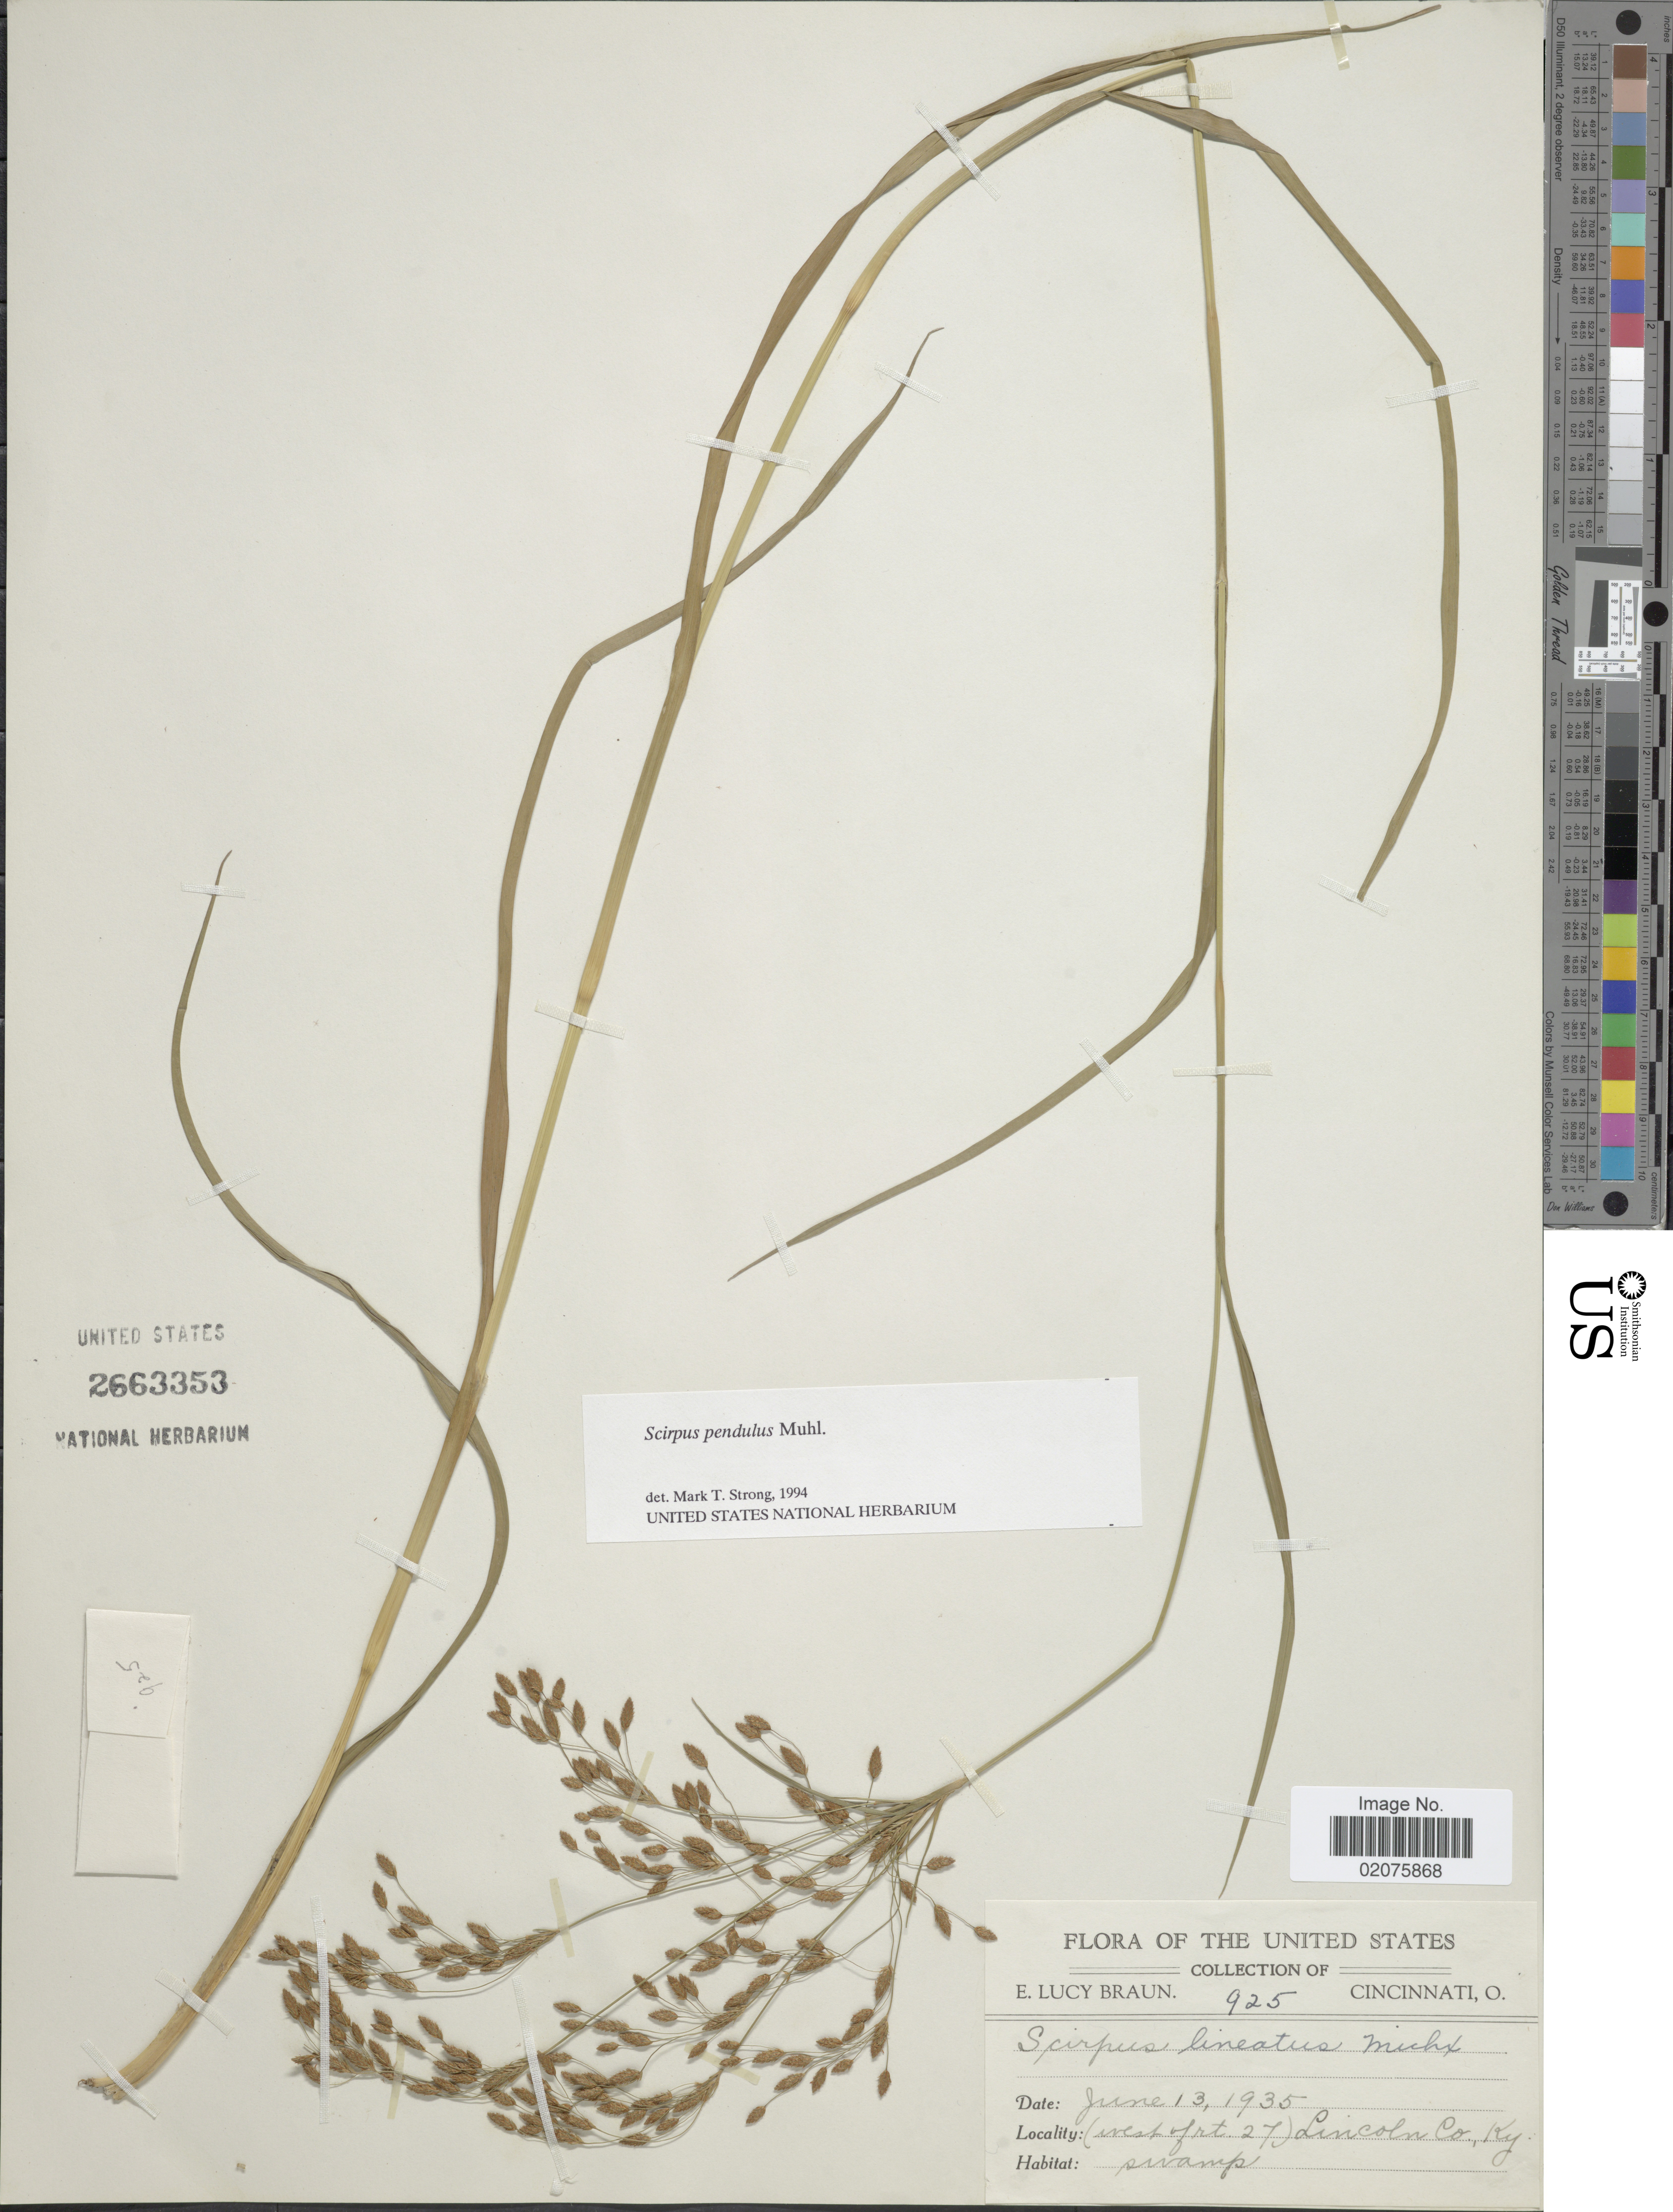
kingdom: Plantae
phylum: Tracheophyta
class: Liliopsida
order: Poales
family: Cyperaceae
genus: Scirpus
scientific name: Scirpus pendulus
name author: Muhl.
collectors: E. L. Braun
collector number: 925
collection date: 1935-06-13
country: United States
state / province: Kentucky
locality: (west of rt. 27) Lincoln Co., Ky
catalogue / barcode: US 2663353